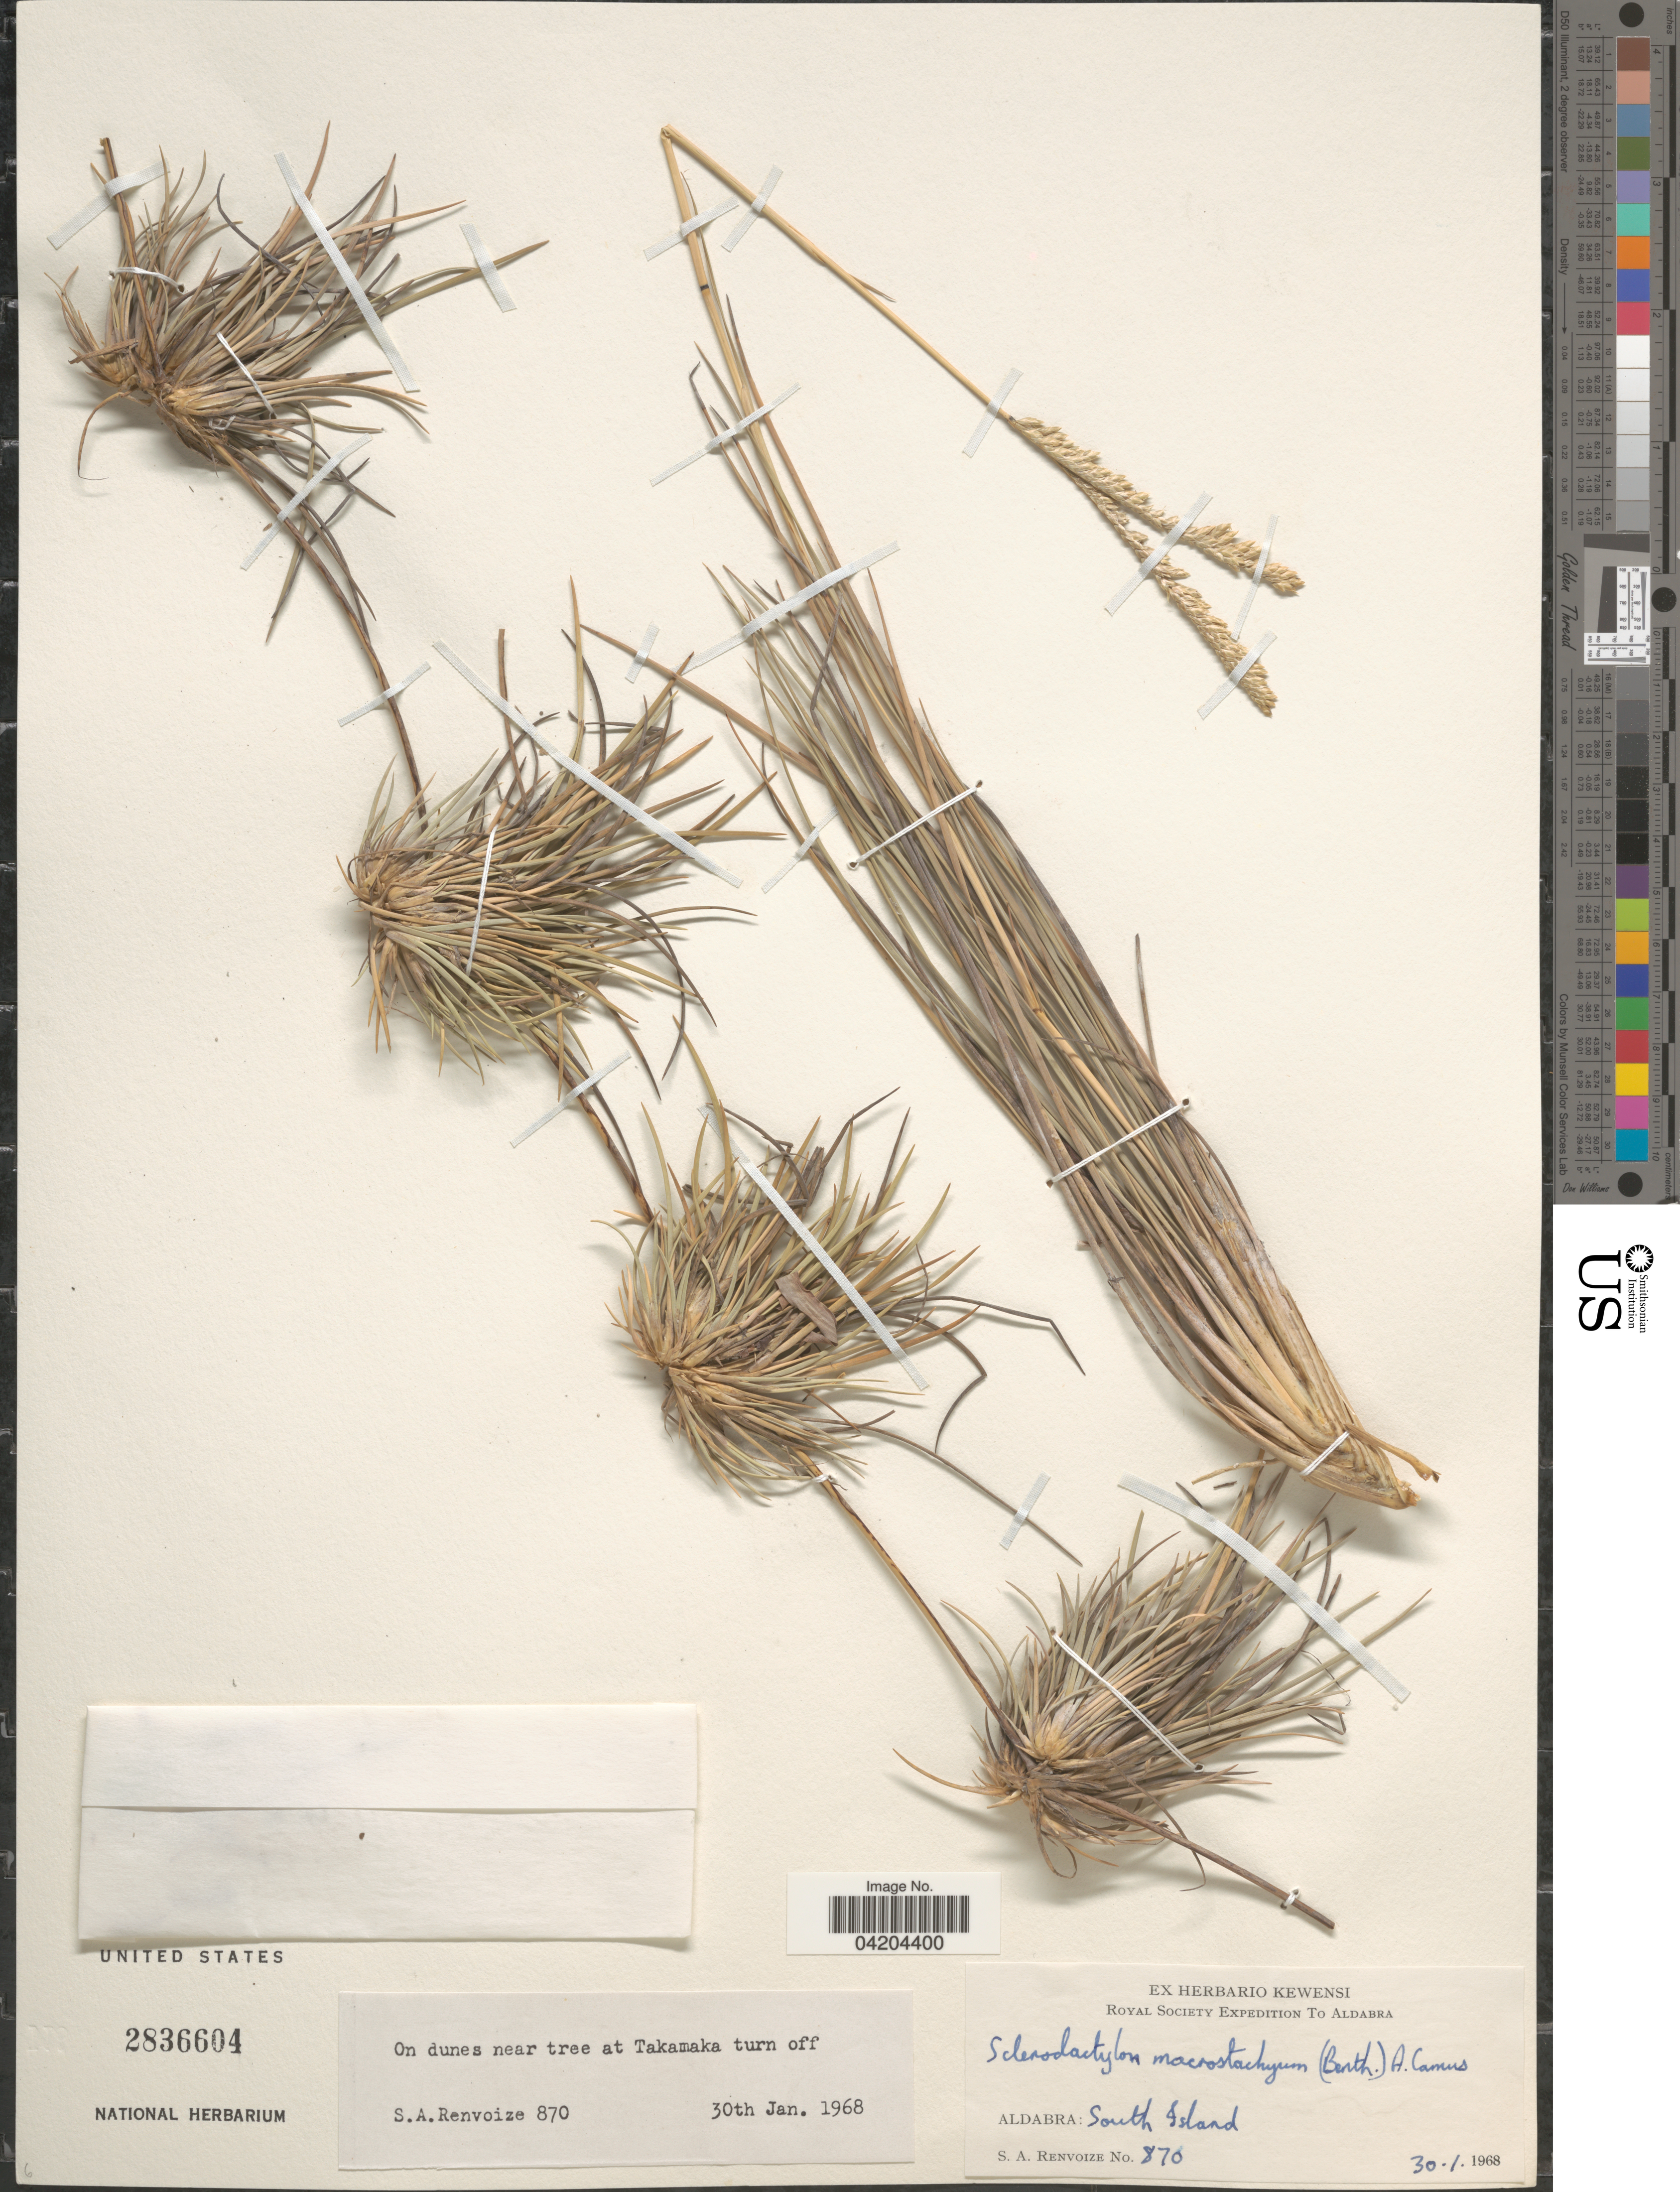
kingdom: Plantae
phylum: Tracheophyta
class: Liliopsida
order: Poales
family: Poaceae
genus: Sclerodactylon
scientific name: Sclerodactylon macrostachyum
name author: (Benth.) A. Camus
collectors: S. A. Renvoize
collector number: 876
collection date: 1968-01-30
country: Seychelles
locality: Royal Society Expedition to Aldabra. Aldabra: South Island.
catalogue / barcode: US 2836604